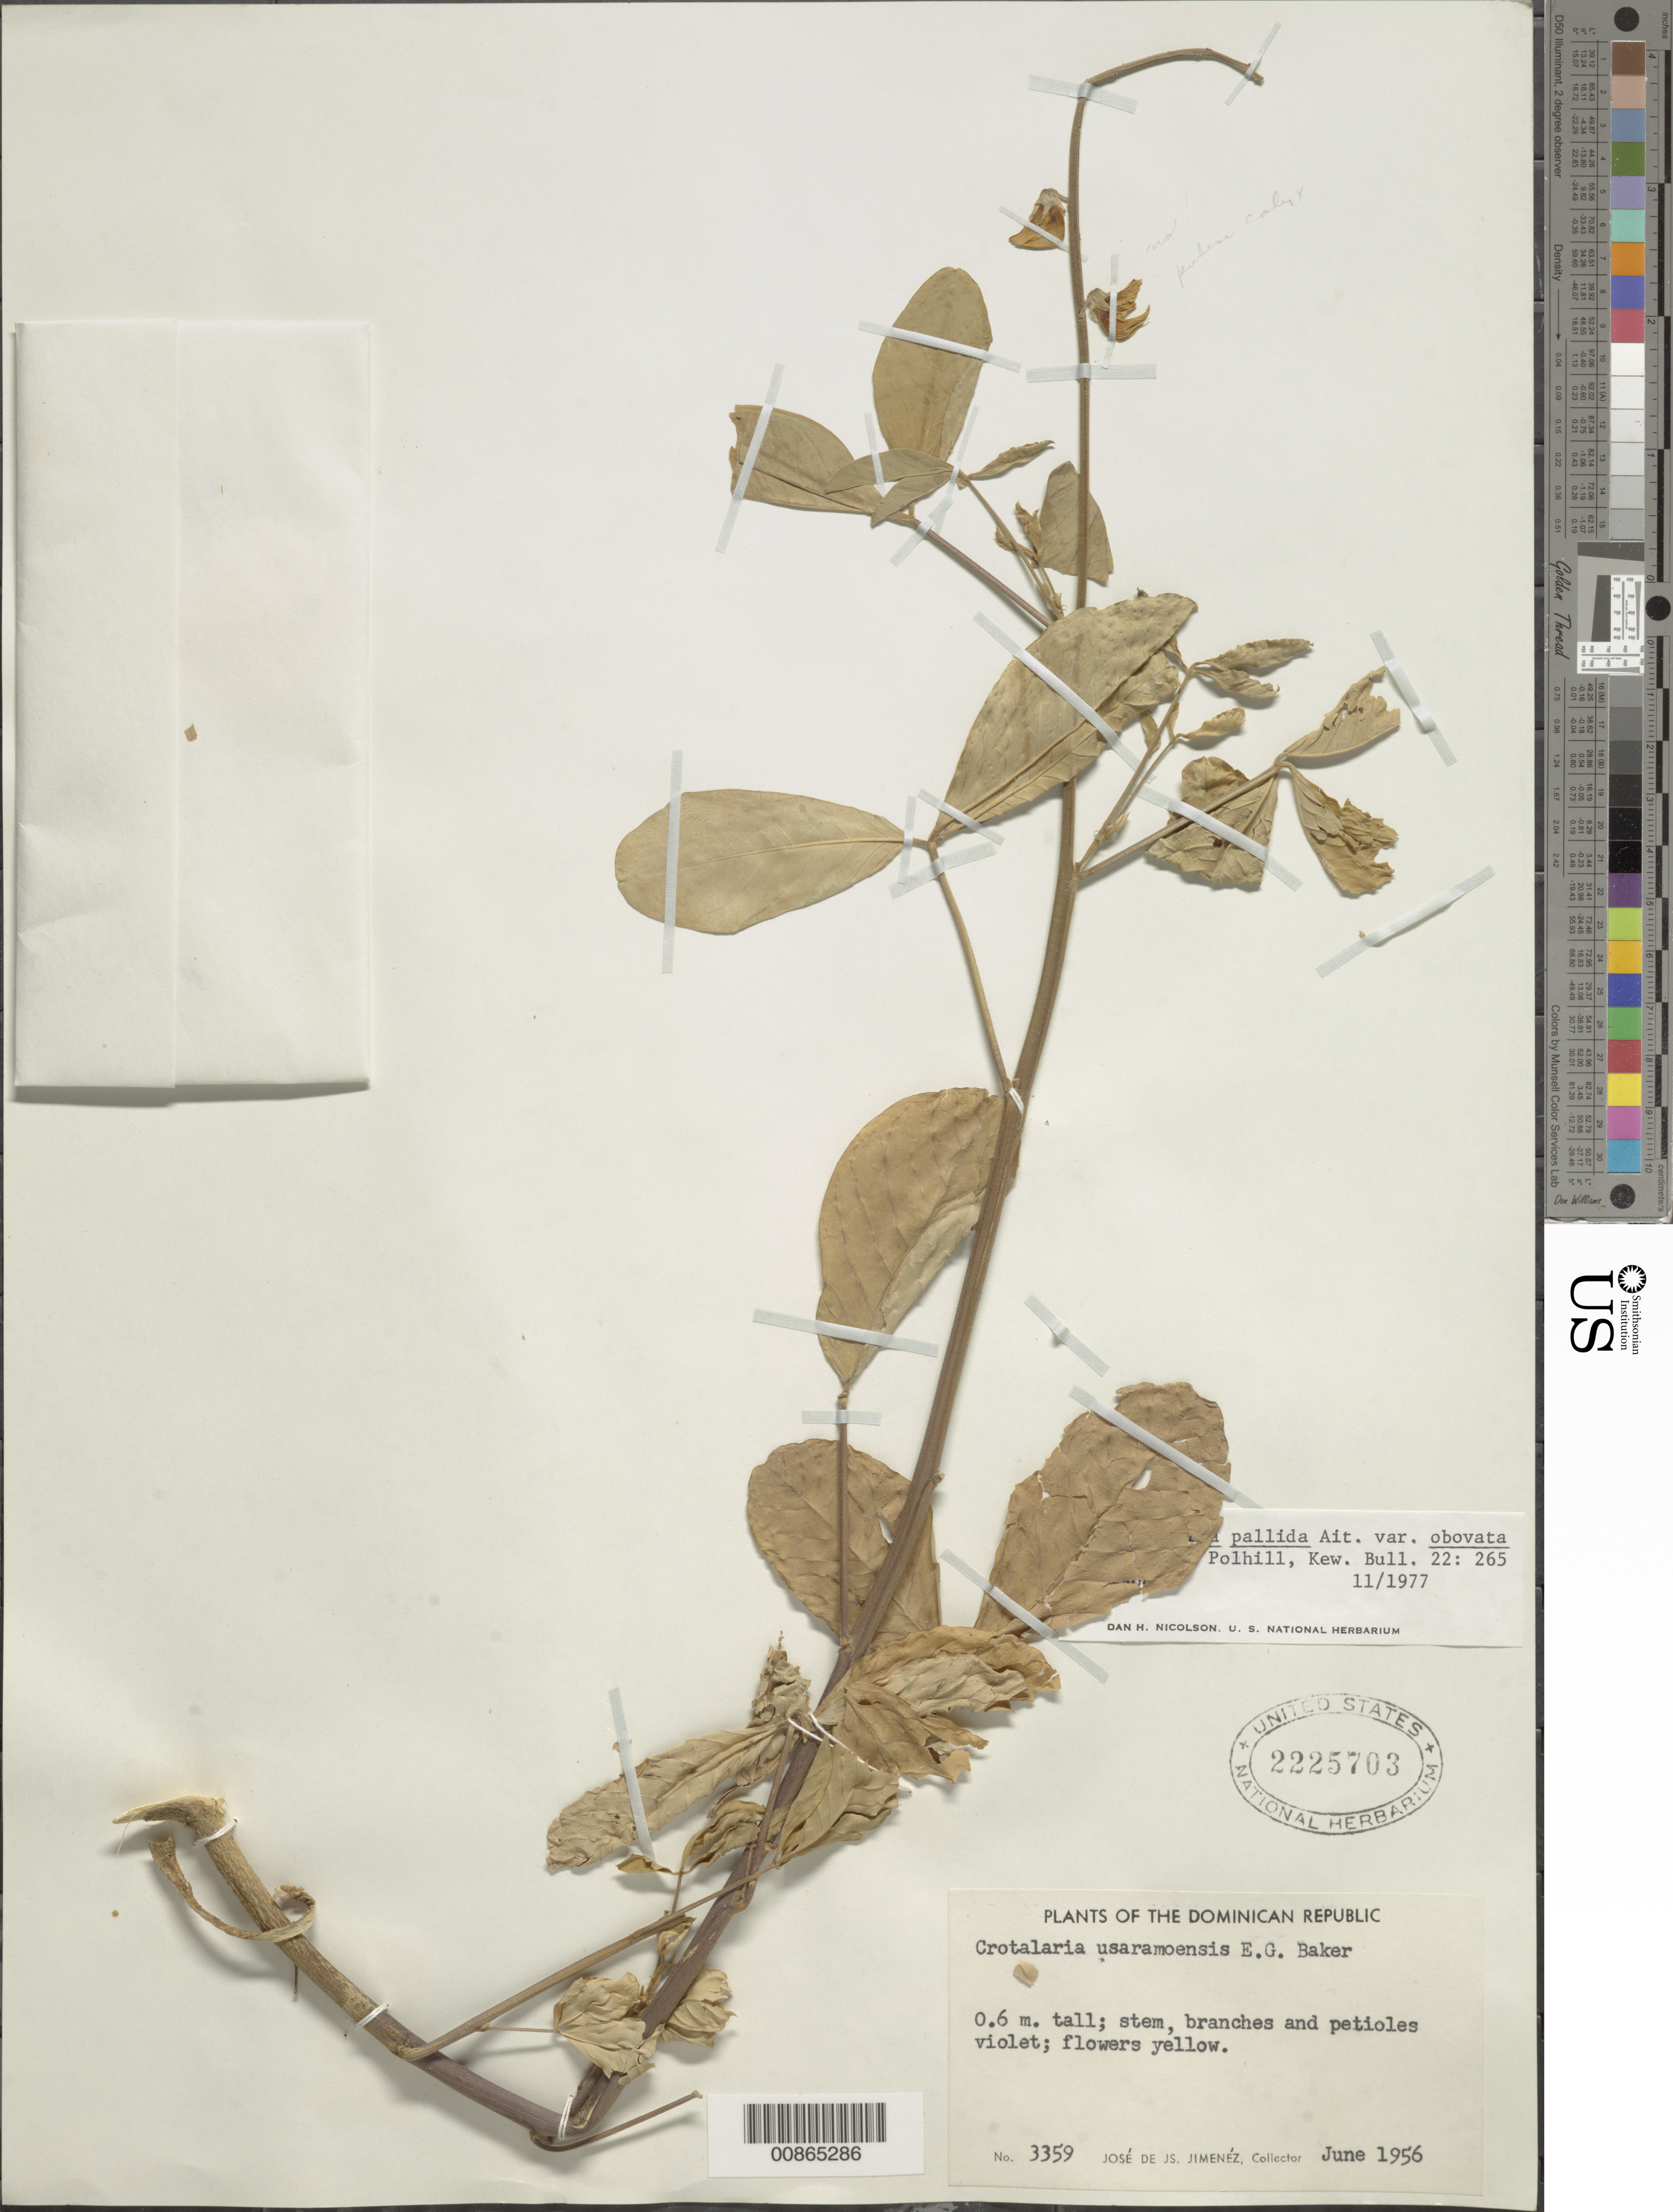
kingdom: Plantae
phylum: Tracheophyta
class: Magnoliopsida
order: Fabales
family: Fabaceae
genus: Crotalaria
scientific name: Crotalaria pallida var. obovata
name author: (G. Don) Polhill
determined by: Nicolson, Dan H.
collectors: J. J. Jiménez Almonte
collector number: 3359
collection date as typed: Jun 1956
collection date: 1956-06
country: Dominican Republic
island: Hispaniola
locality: Dominican Republic.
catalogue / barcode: US 2225703